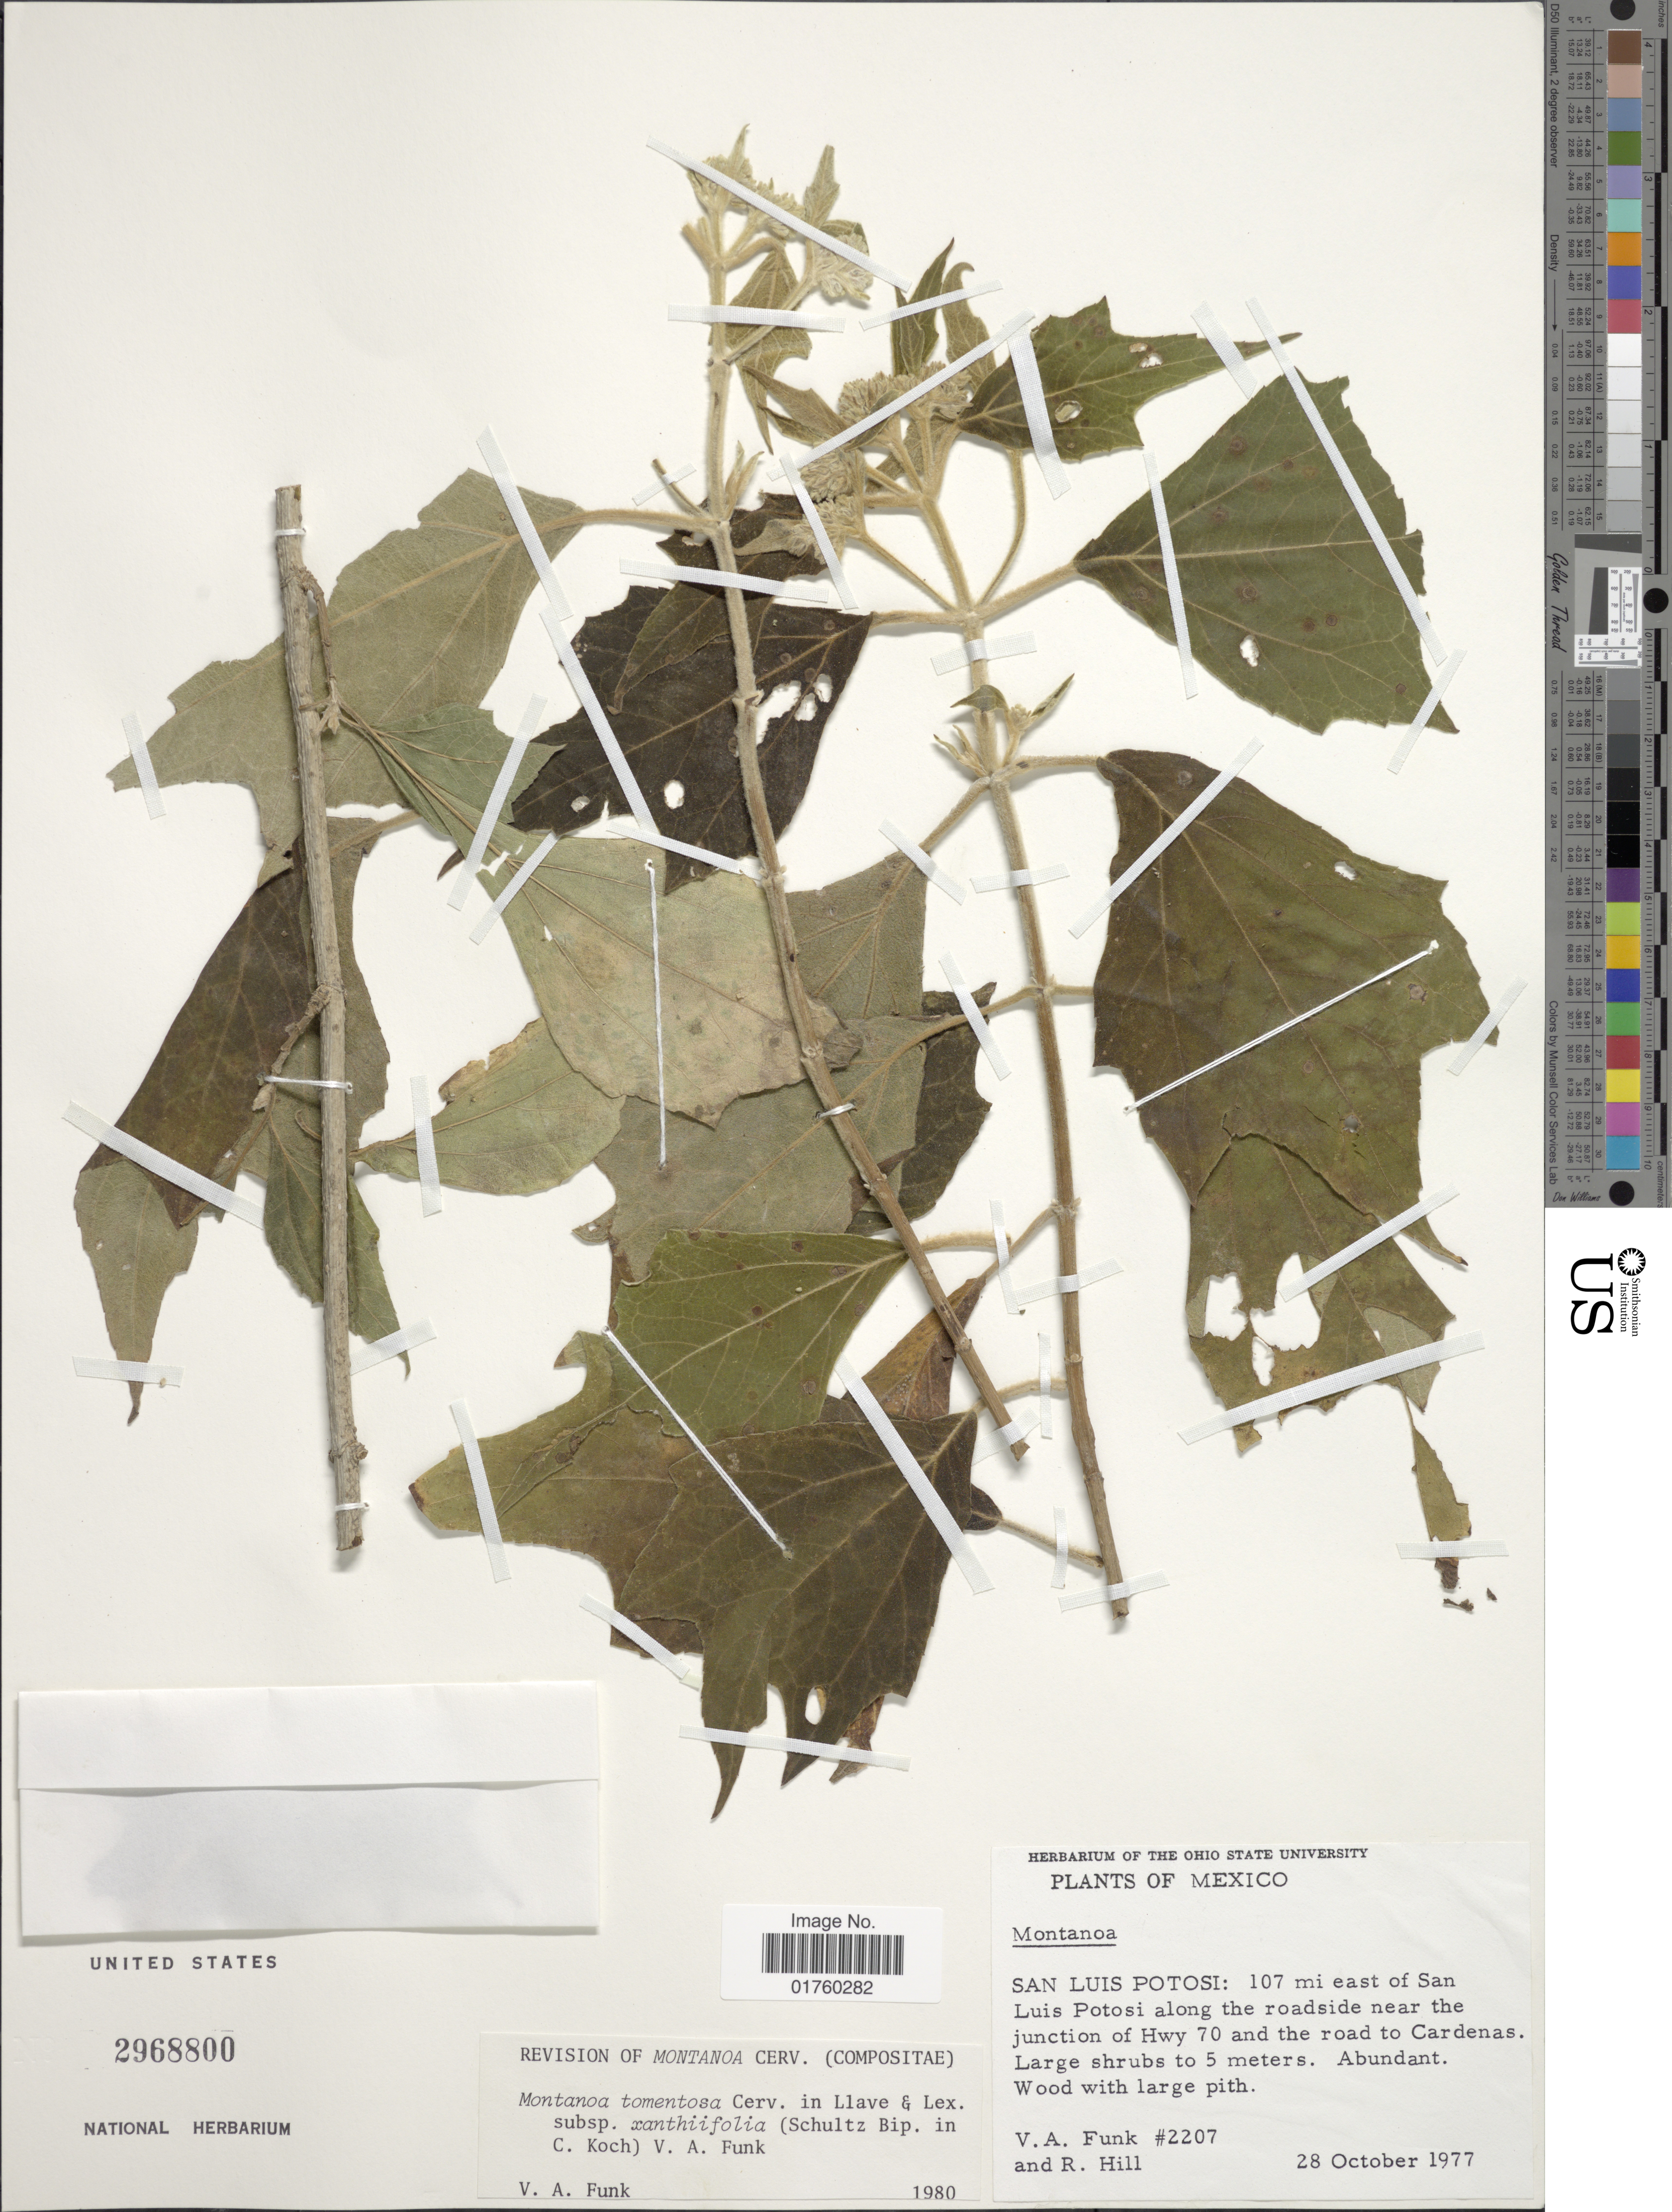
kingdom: Plantae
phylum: Tracheophyta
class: Magnoliopsida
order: Asterales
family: Asteraceae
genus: Montanoa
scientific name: Montanoa tomentosa subsp. xanthiifolia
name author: (Sch. Bip. in C. Koch) V.A. Funk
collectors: V. Funk & R. Hill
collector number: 2207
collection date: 1977-10-28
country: Mexico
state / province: San Luis Potosí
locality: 107 mi east of San Luis Potosi along the roadside near the junction of Hwy 70 and the road to Cardenas.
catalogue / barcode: US 2968800